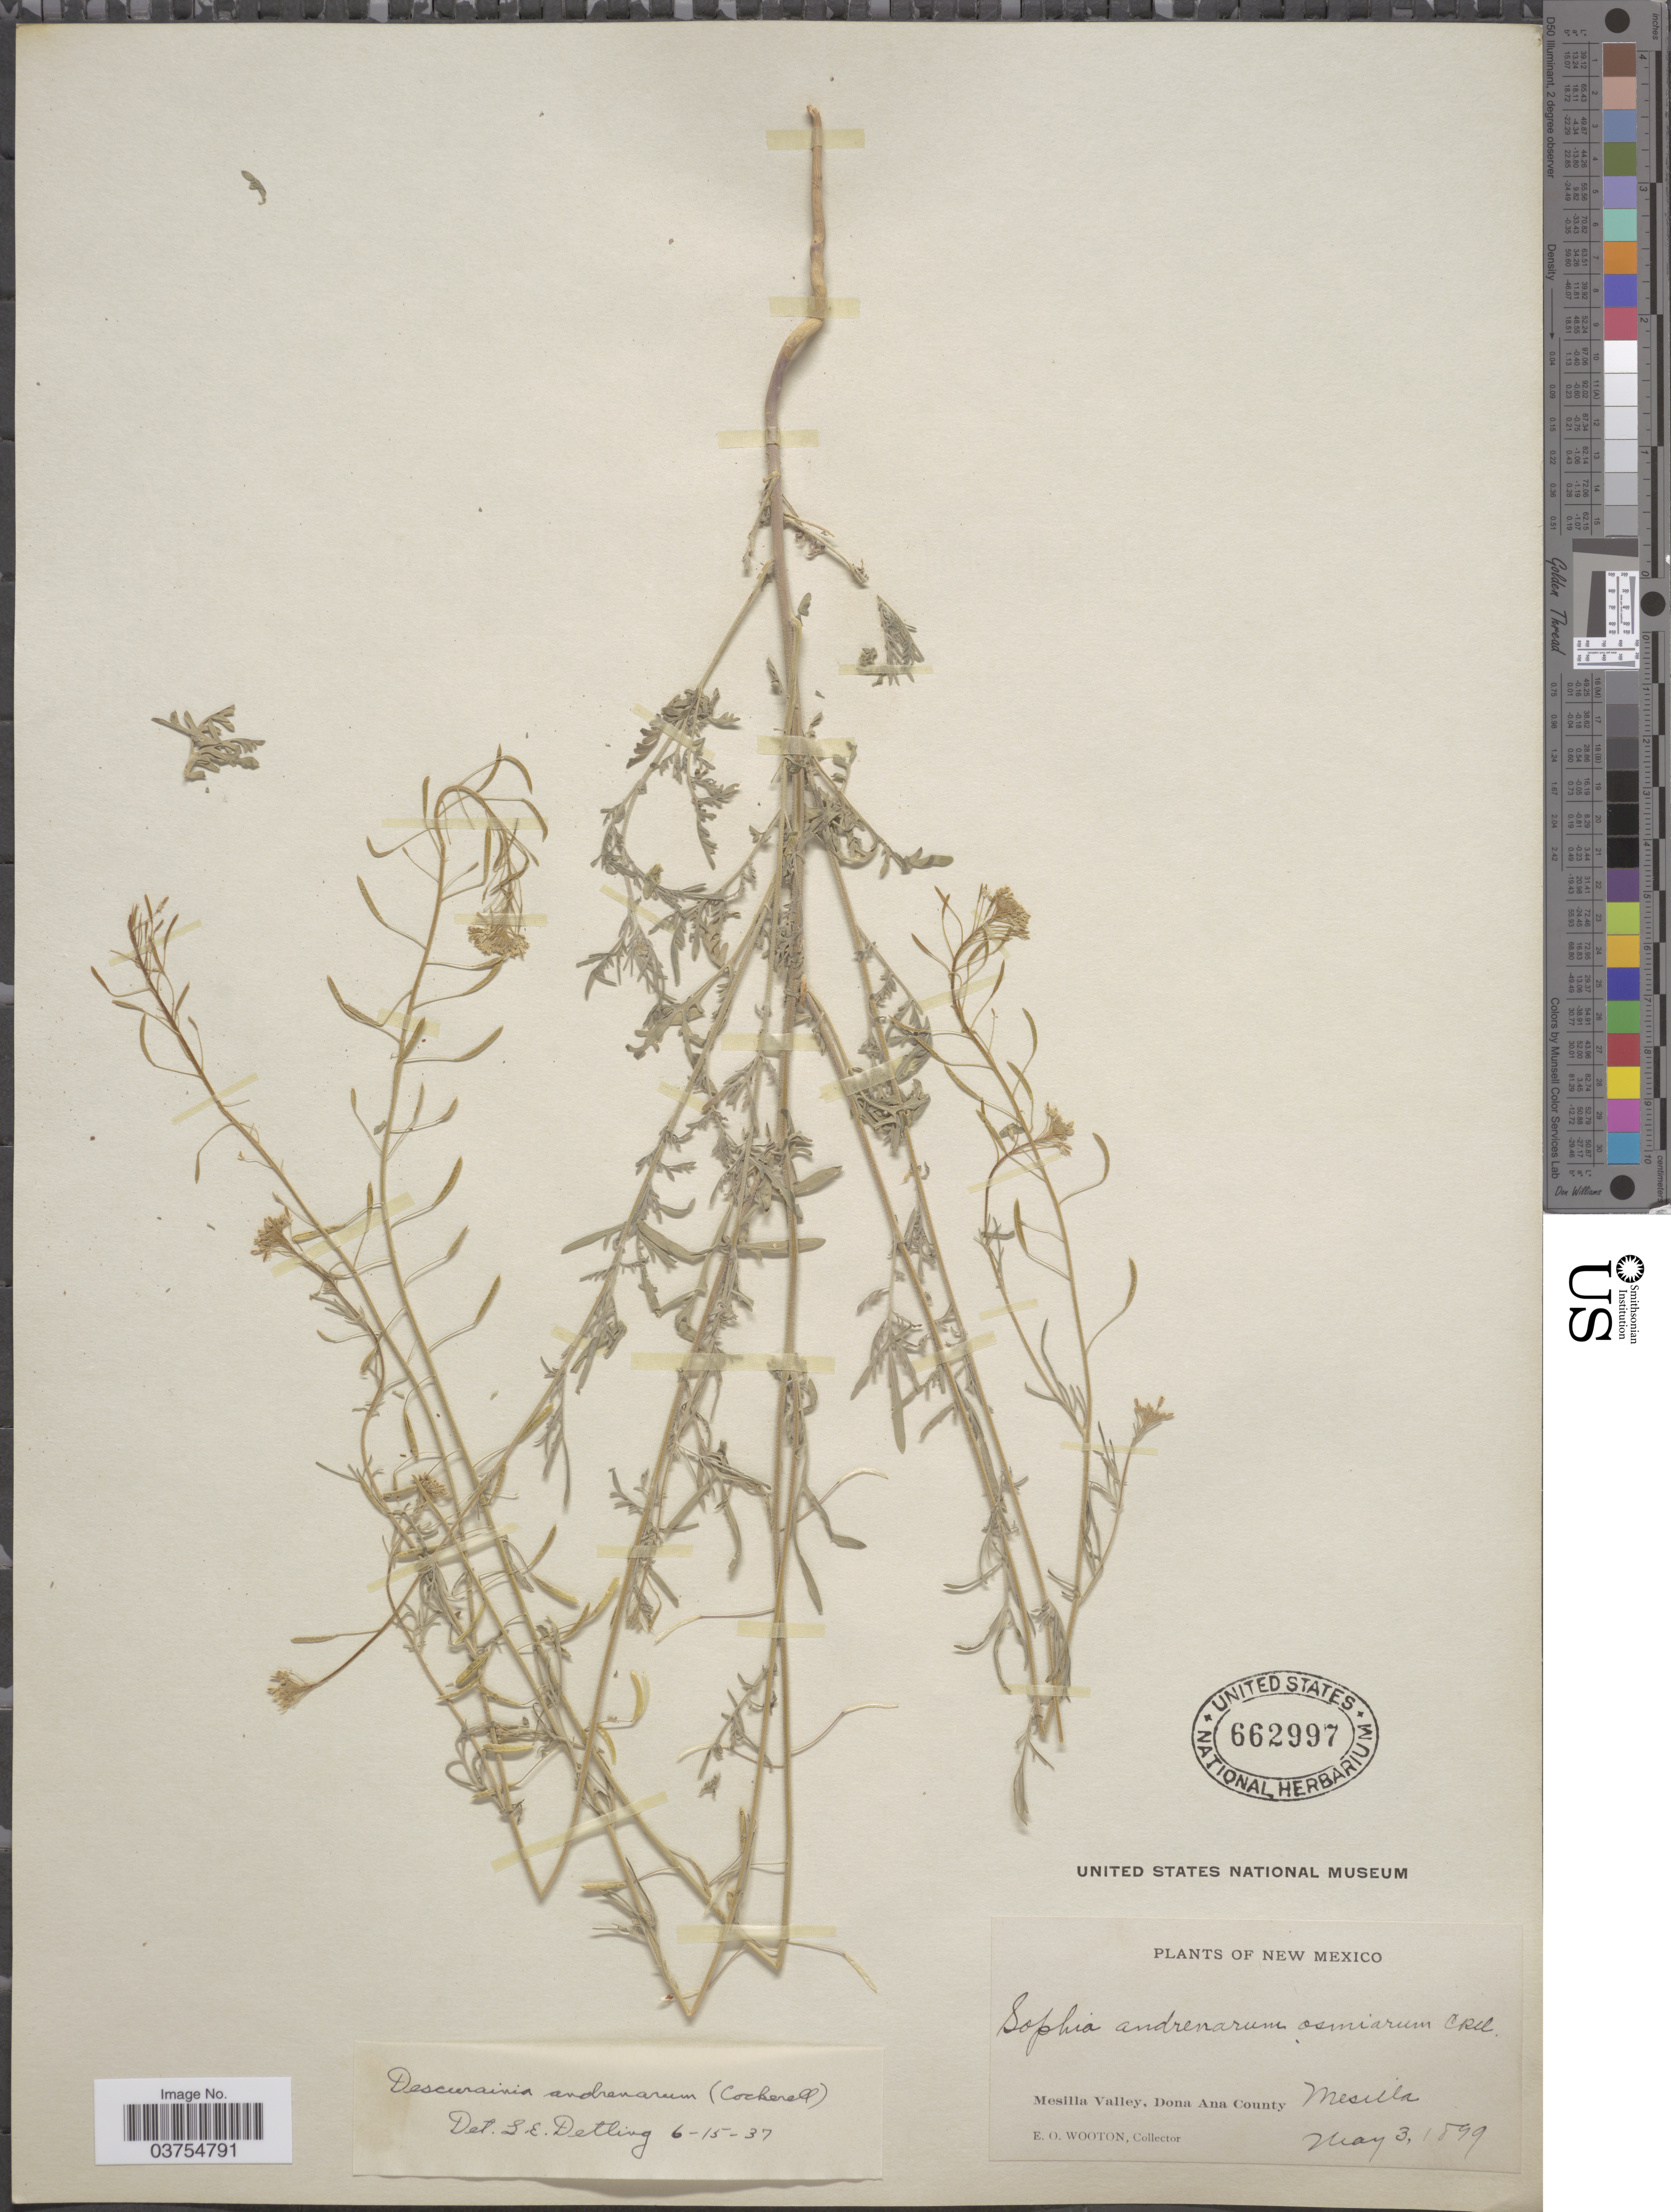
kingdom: Plantae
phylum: Tracheophyta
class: Magnoliopsida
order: Brassicales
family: Brassicaceae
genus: Descurainia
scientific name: Descurainia pinnata subsp. halictorum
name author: (Cockerell) Detling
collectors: E. O. Wooton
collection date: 1899-05-03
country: United States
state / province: New Mexico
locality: Mesilla Valley, Dona Ana County. Mesilla.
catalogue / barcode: US 662997